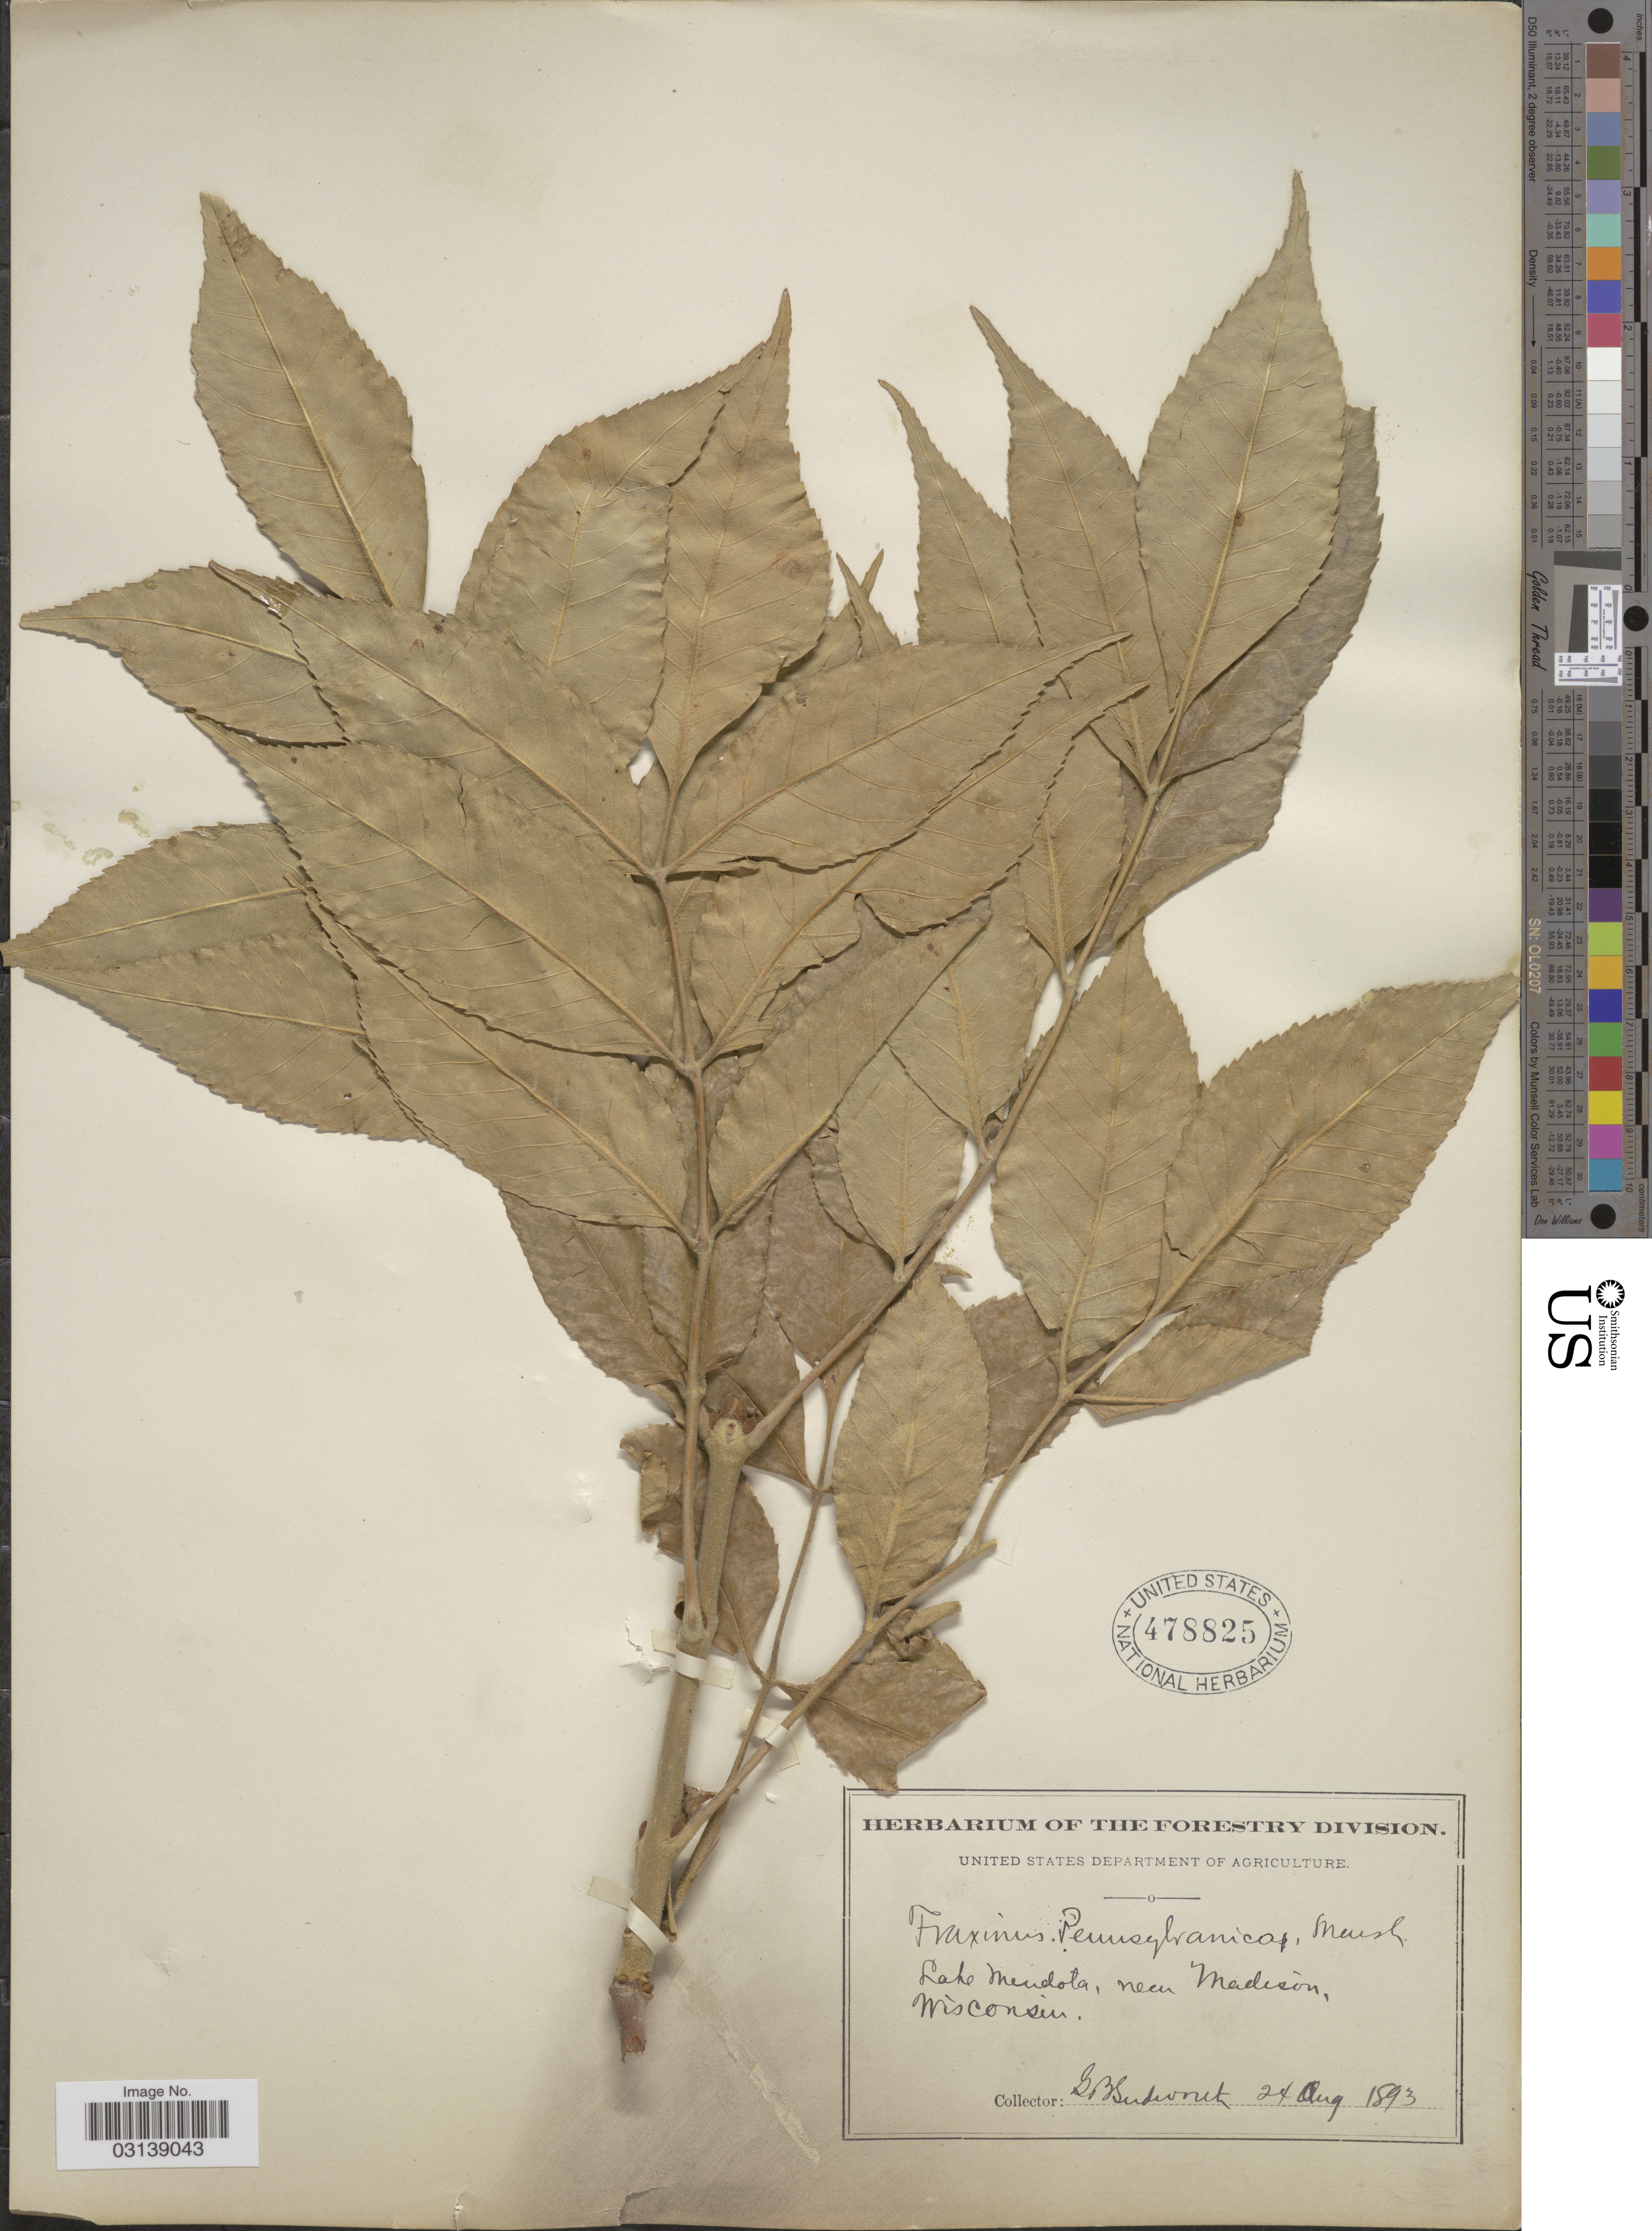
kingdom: Plantae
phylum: Tracheophyta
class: Magnoliopsida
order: Lamiales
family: Oleaceae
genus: Fraxinus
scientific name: Fraxinus pennsylvanica var. pubescens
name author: (Lam.) Lingelsh.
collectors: G. B. Sudworth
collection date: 1893-08-24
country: United States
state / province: Wisconsin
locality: Lake Meridota, near Madison.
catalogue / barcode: US 478825